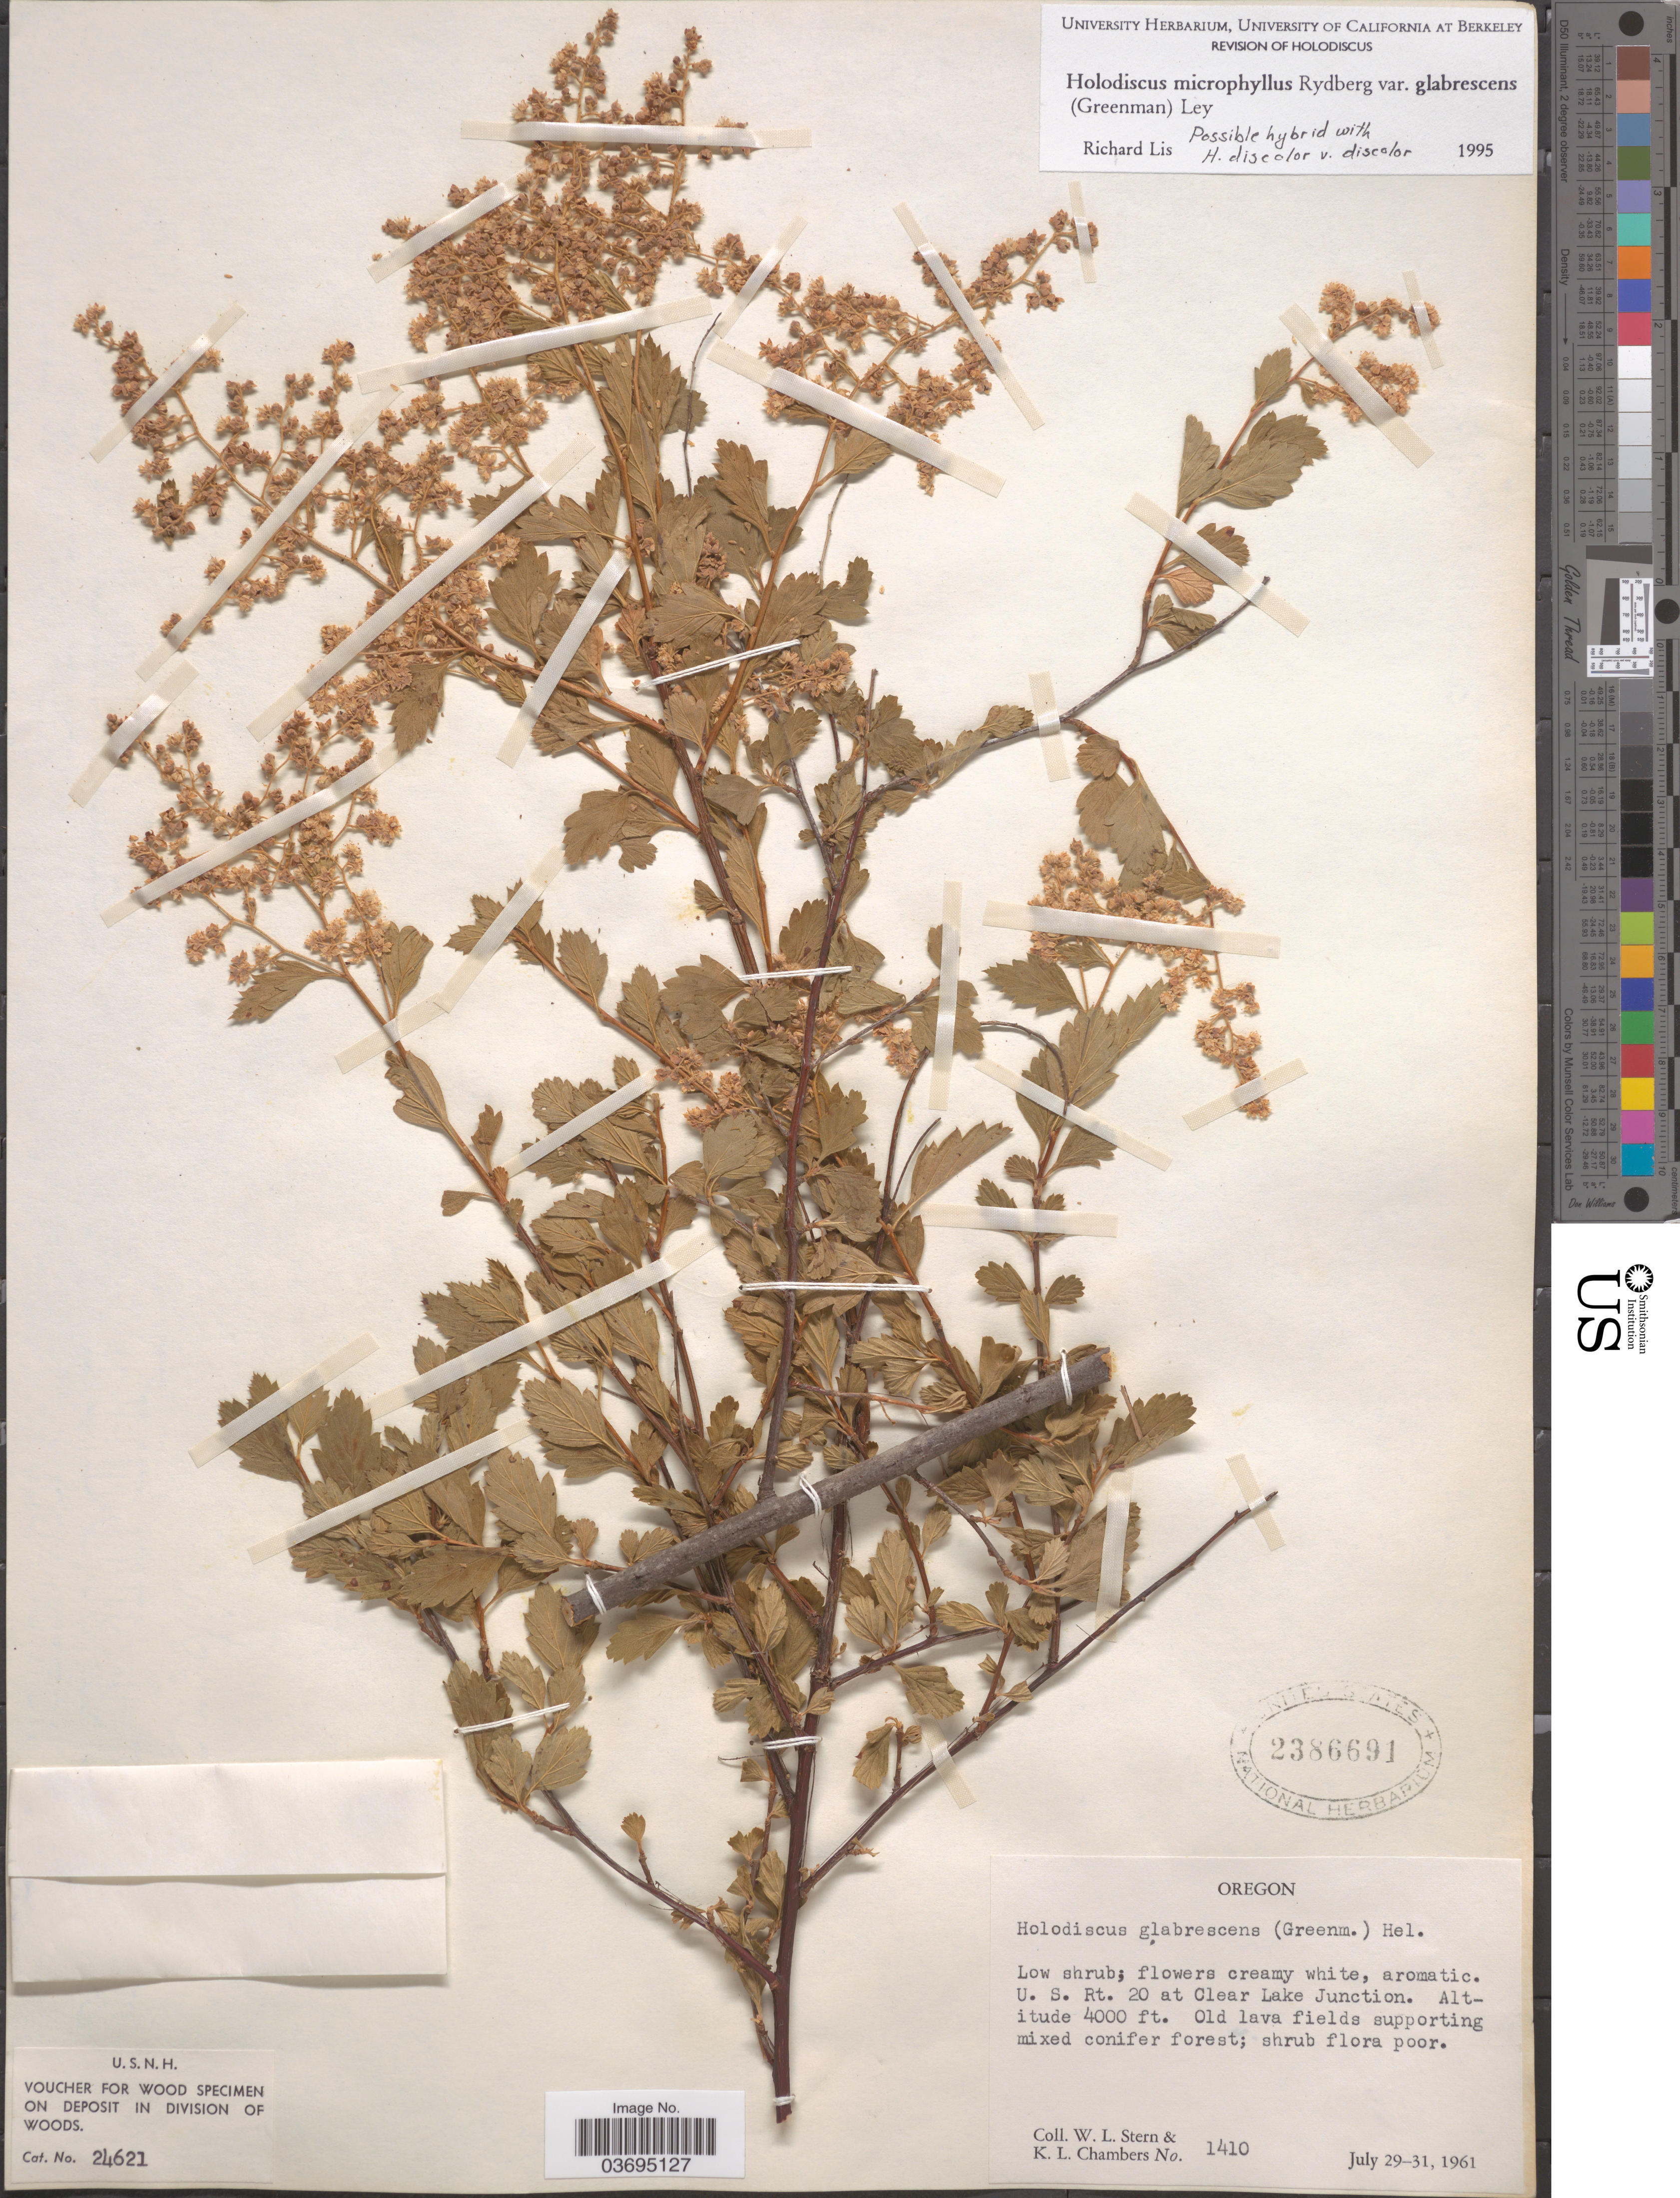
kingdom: Plantae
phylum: Tracheophyta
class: Magnoliopsida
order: Rosales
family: Rosaceae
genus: Holodiscus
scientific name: Holodiscus discolor var. glabrescens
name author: (Greenm.) Jeps.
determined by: Strong, Mark T., (BOT), Smithsonian Institution - National Museum of Natural History (UNITED STATES)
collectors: W. L. Stern & K. Chambers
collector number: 1410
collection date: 1961-07-29/1961-07-31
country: United States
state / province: Oregon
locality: U. S. Rt. 20 at Clear Lake Junction.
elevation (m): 1219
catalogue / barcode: US 2386691